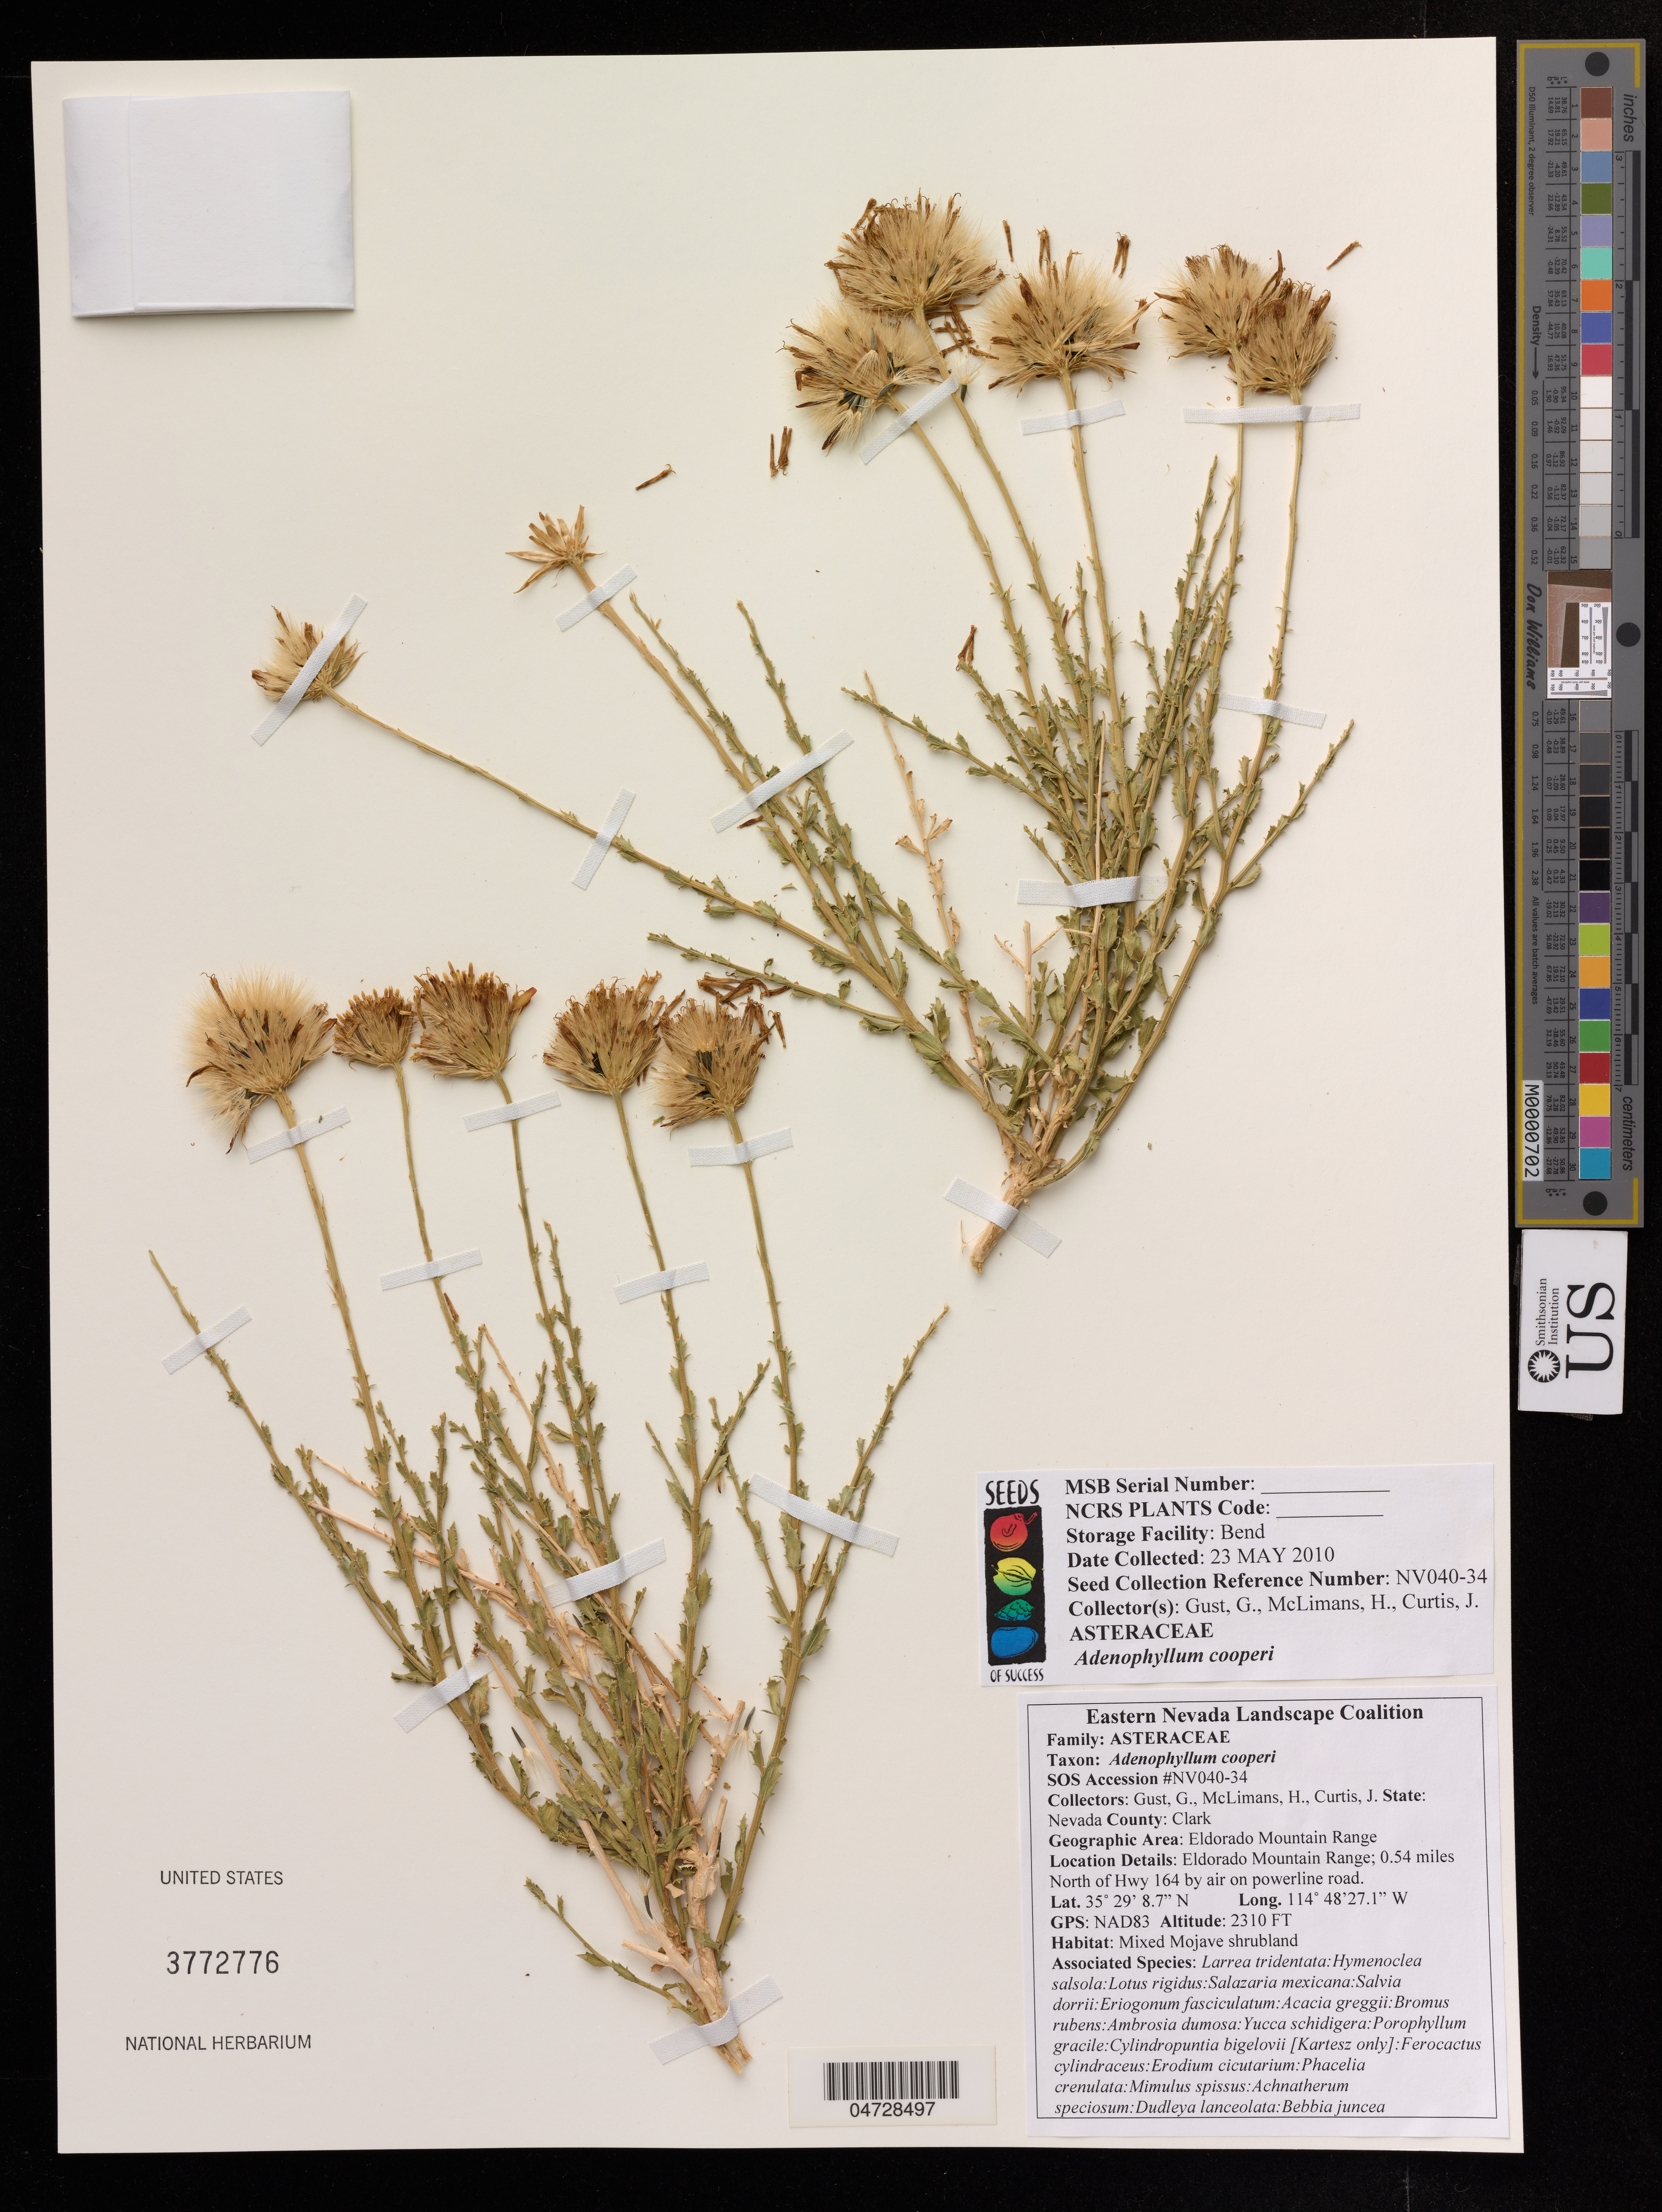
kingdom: Plantae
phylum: Tracheophyta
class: Magnoliopsida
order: Asterales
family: Asteraceae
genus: Adenophyllum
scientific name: Adenophyllum cooperi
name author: (A. Gray) Strother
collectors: G. Gust, H. McLimans & J. Curtis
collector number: NV040-34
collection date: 2010-05-23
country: United States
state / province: Nevada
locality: Clark, Eldorado Mountain Range; 0.54 miles North of Hwy 164 by air on powerline road.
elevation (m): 704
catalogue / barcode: US 3772776